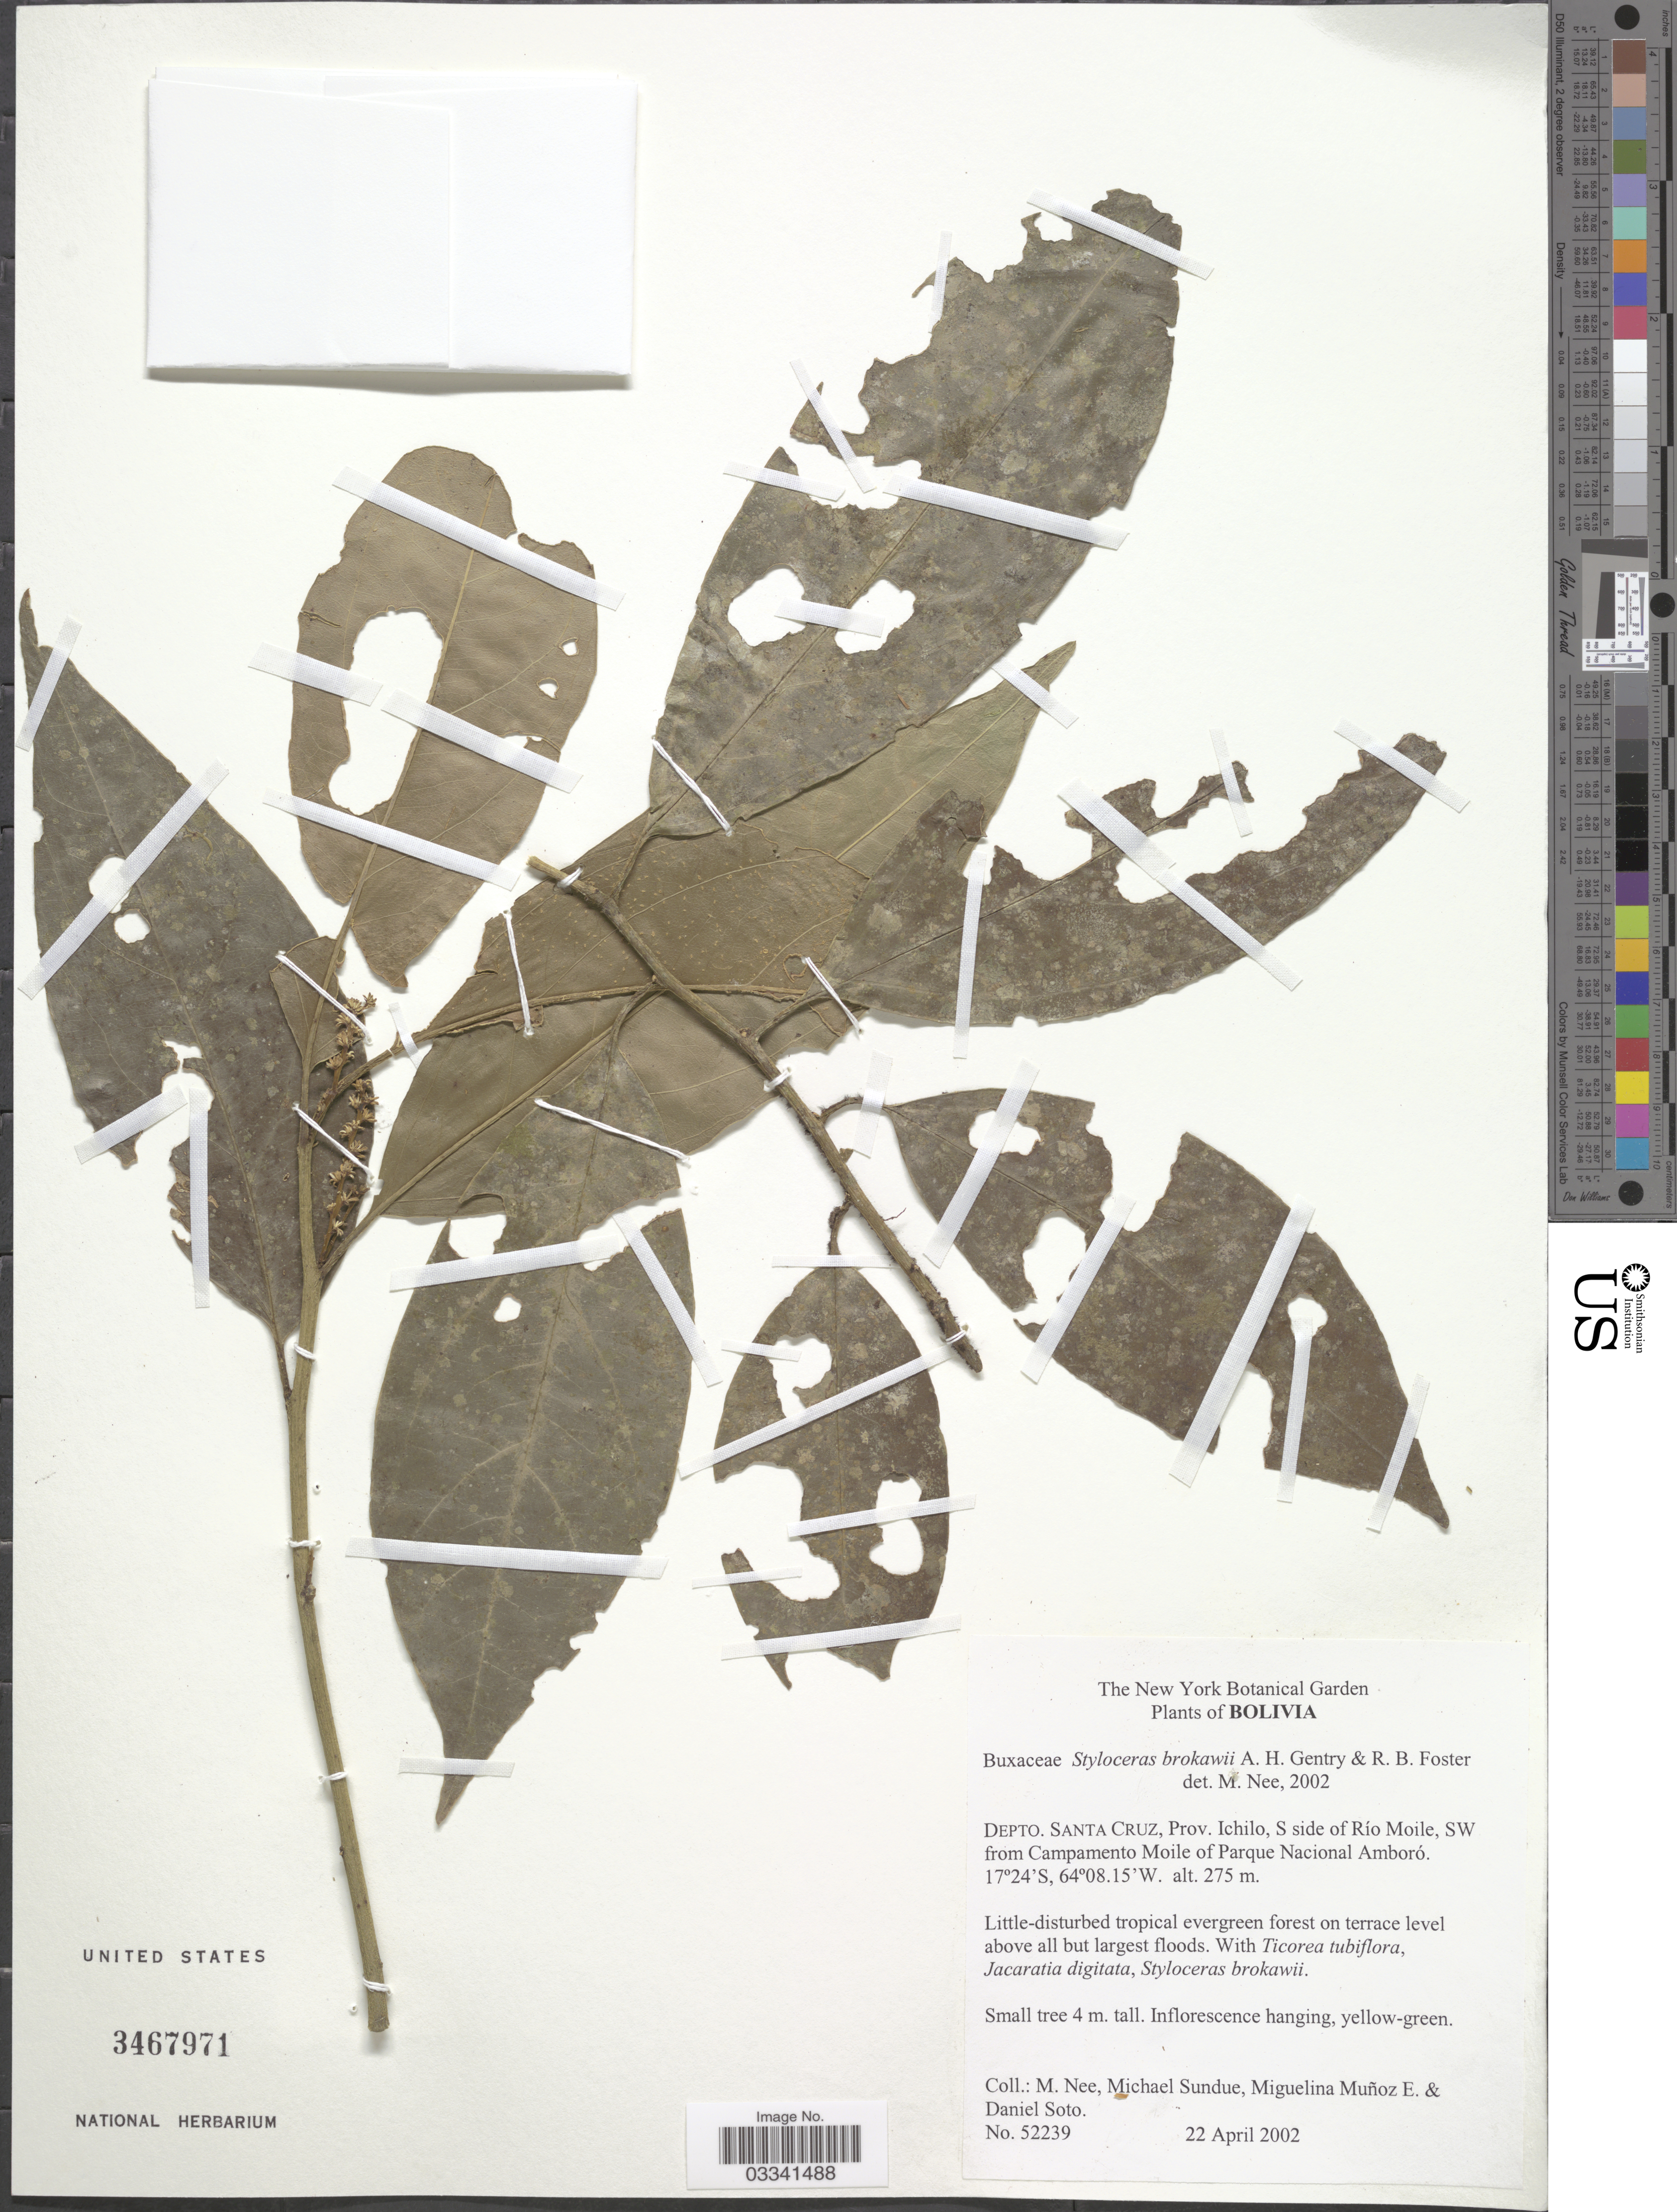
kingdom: Plantae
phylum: Tracheophyta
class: Magnoliopsida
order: Buxales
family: Buxaceae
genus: Styloceras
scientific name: Styloceras brokawii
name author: A.H. Gentry & R. B. Foster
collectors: M. Nee, M. Sundue, M. Muñoz & D. Soto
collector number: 52239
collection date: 2002-04-22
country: Bolivia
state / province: Santa Cruz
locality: Depto. Santa Cruz, Prov. Ichilo, S side of Río Moile, SW from Campamento Moile of Parque Nacional Amboró.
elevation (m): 275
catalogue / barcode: US 3467971